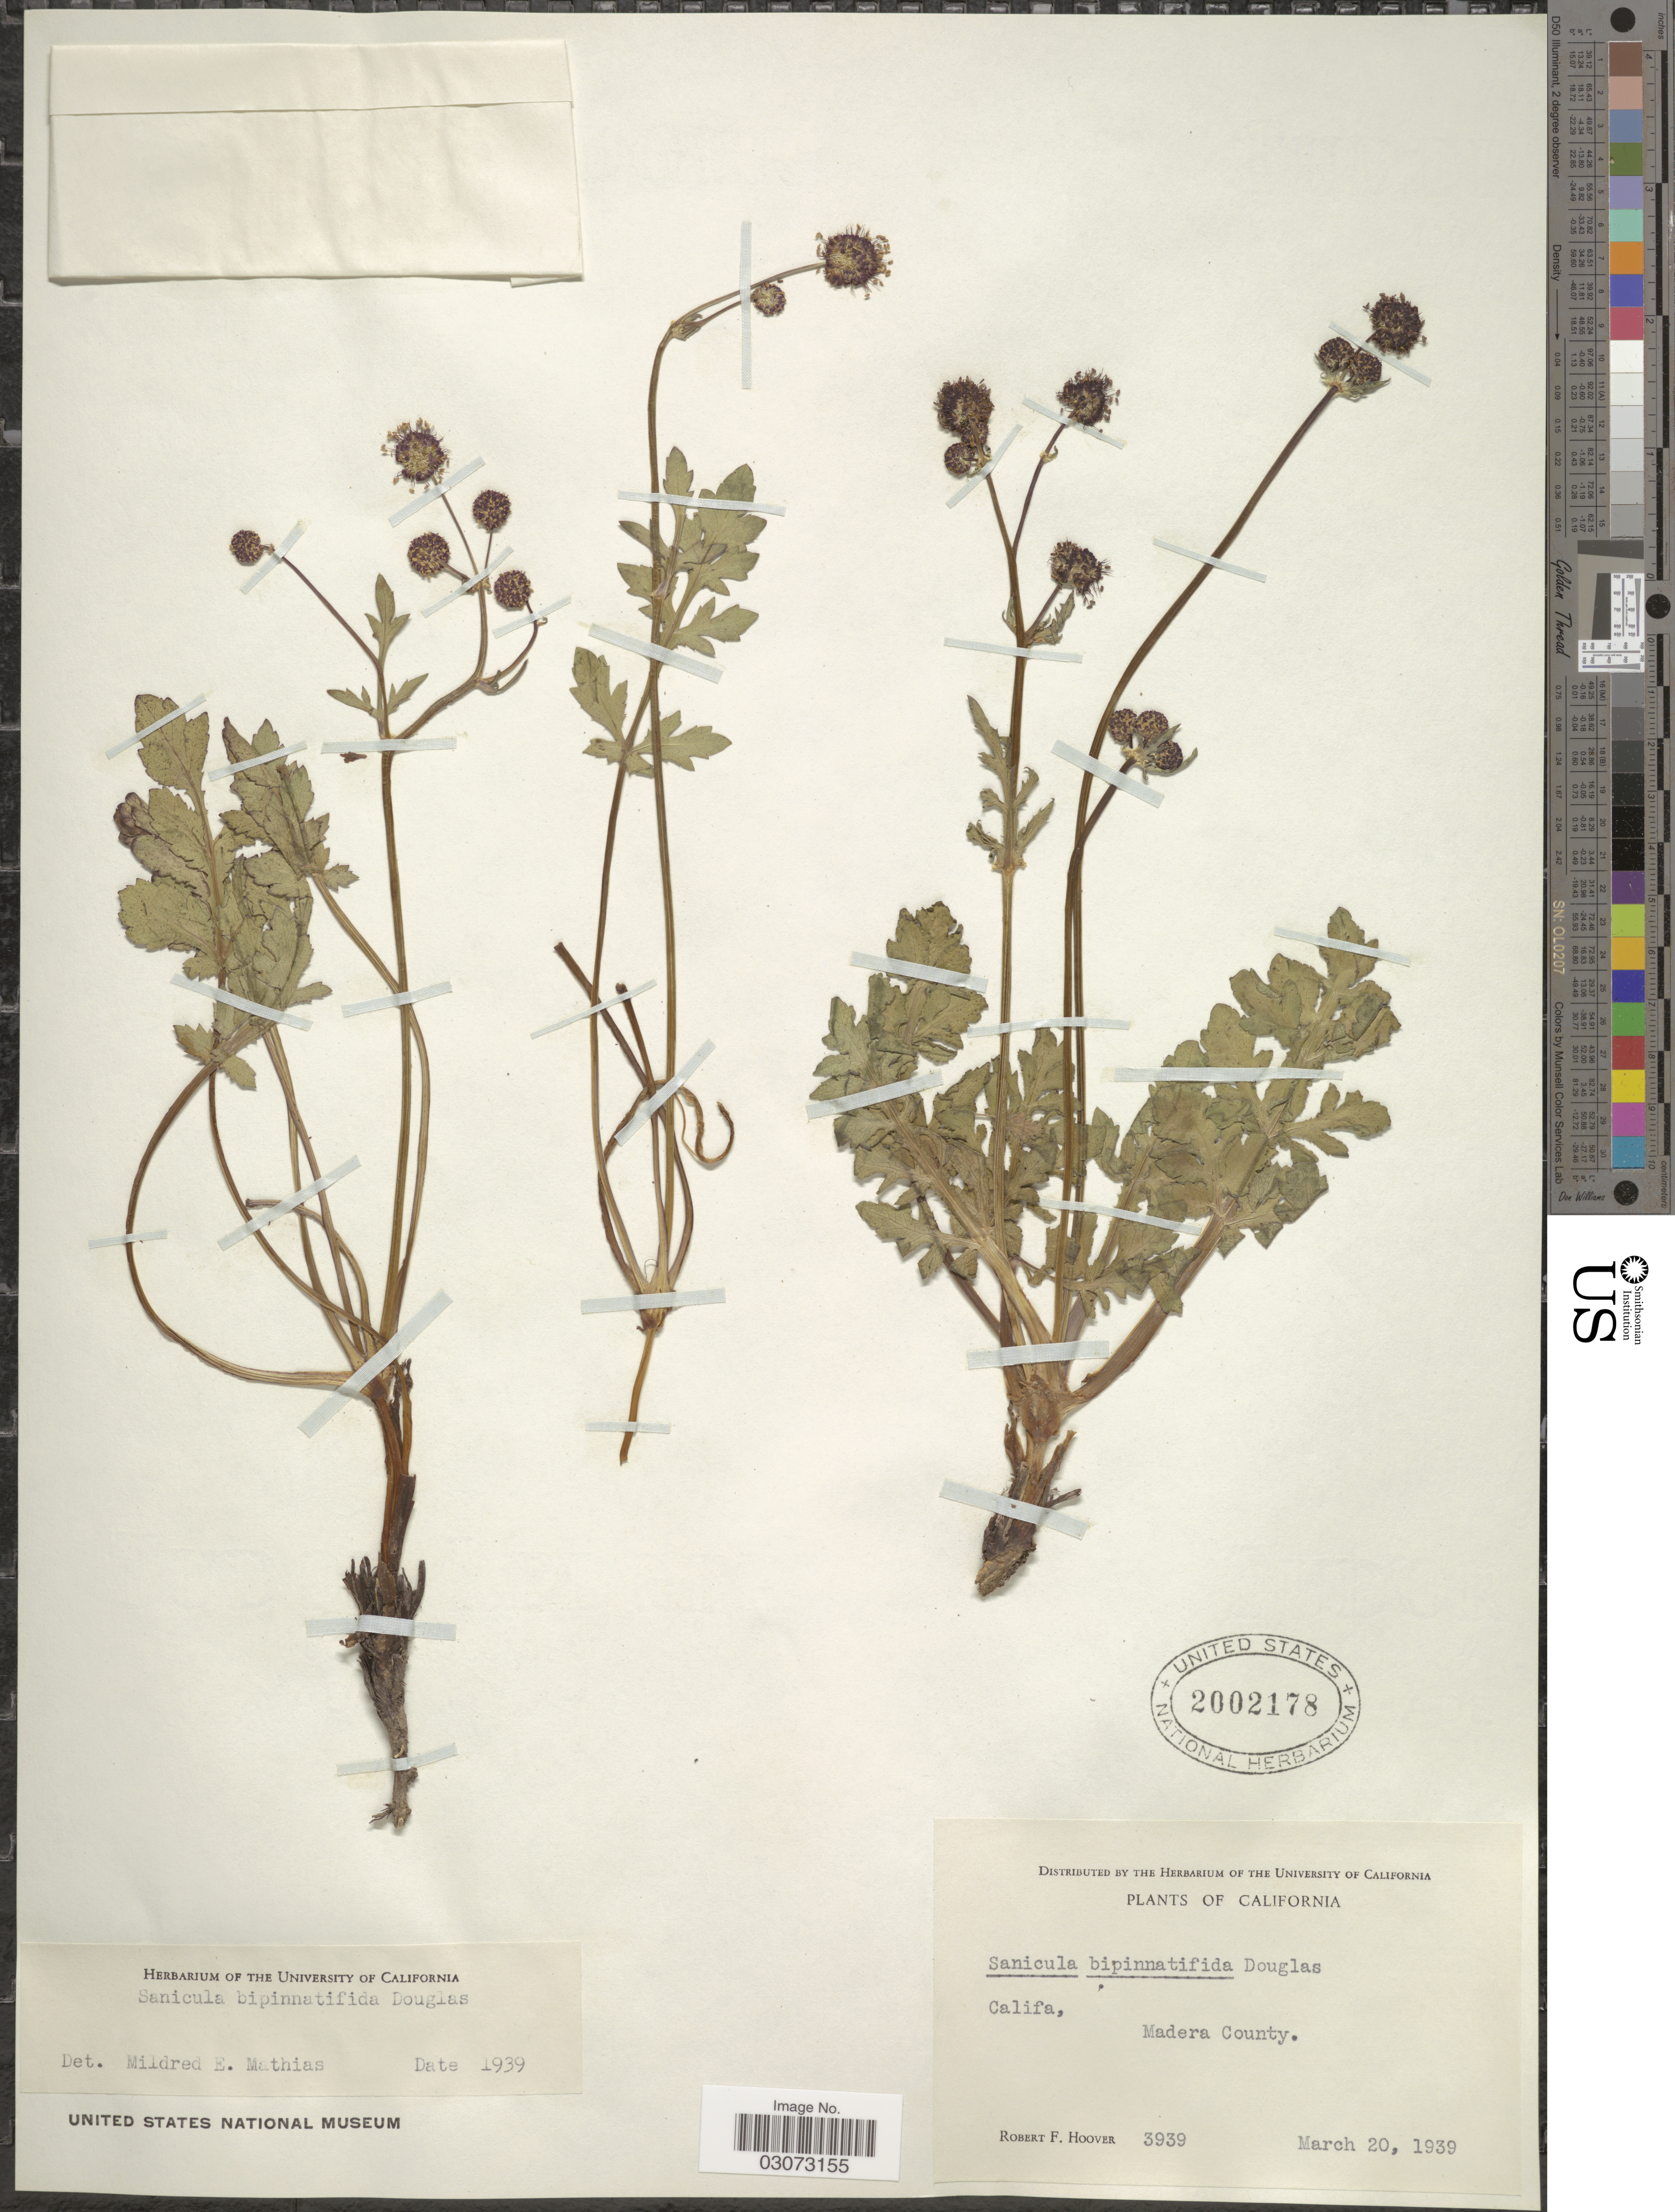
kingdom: Plantae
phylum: Tracheophyta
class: Magnoliopsida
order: Apiales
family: Apiaceae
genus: Sanicula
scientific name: Sanicula bipinnatifida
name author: Douglas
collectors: R. F. Hoover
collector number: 3939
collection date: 1939-03-20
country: United States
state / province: California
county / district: Madera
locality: Califa, Madera County.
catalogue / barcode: US 2002178